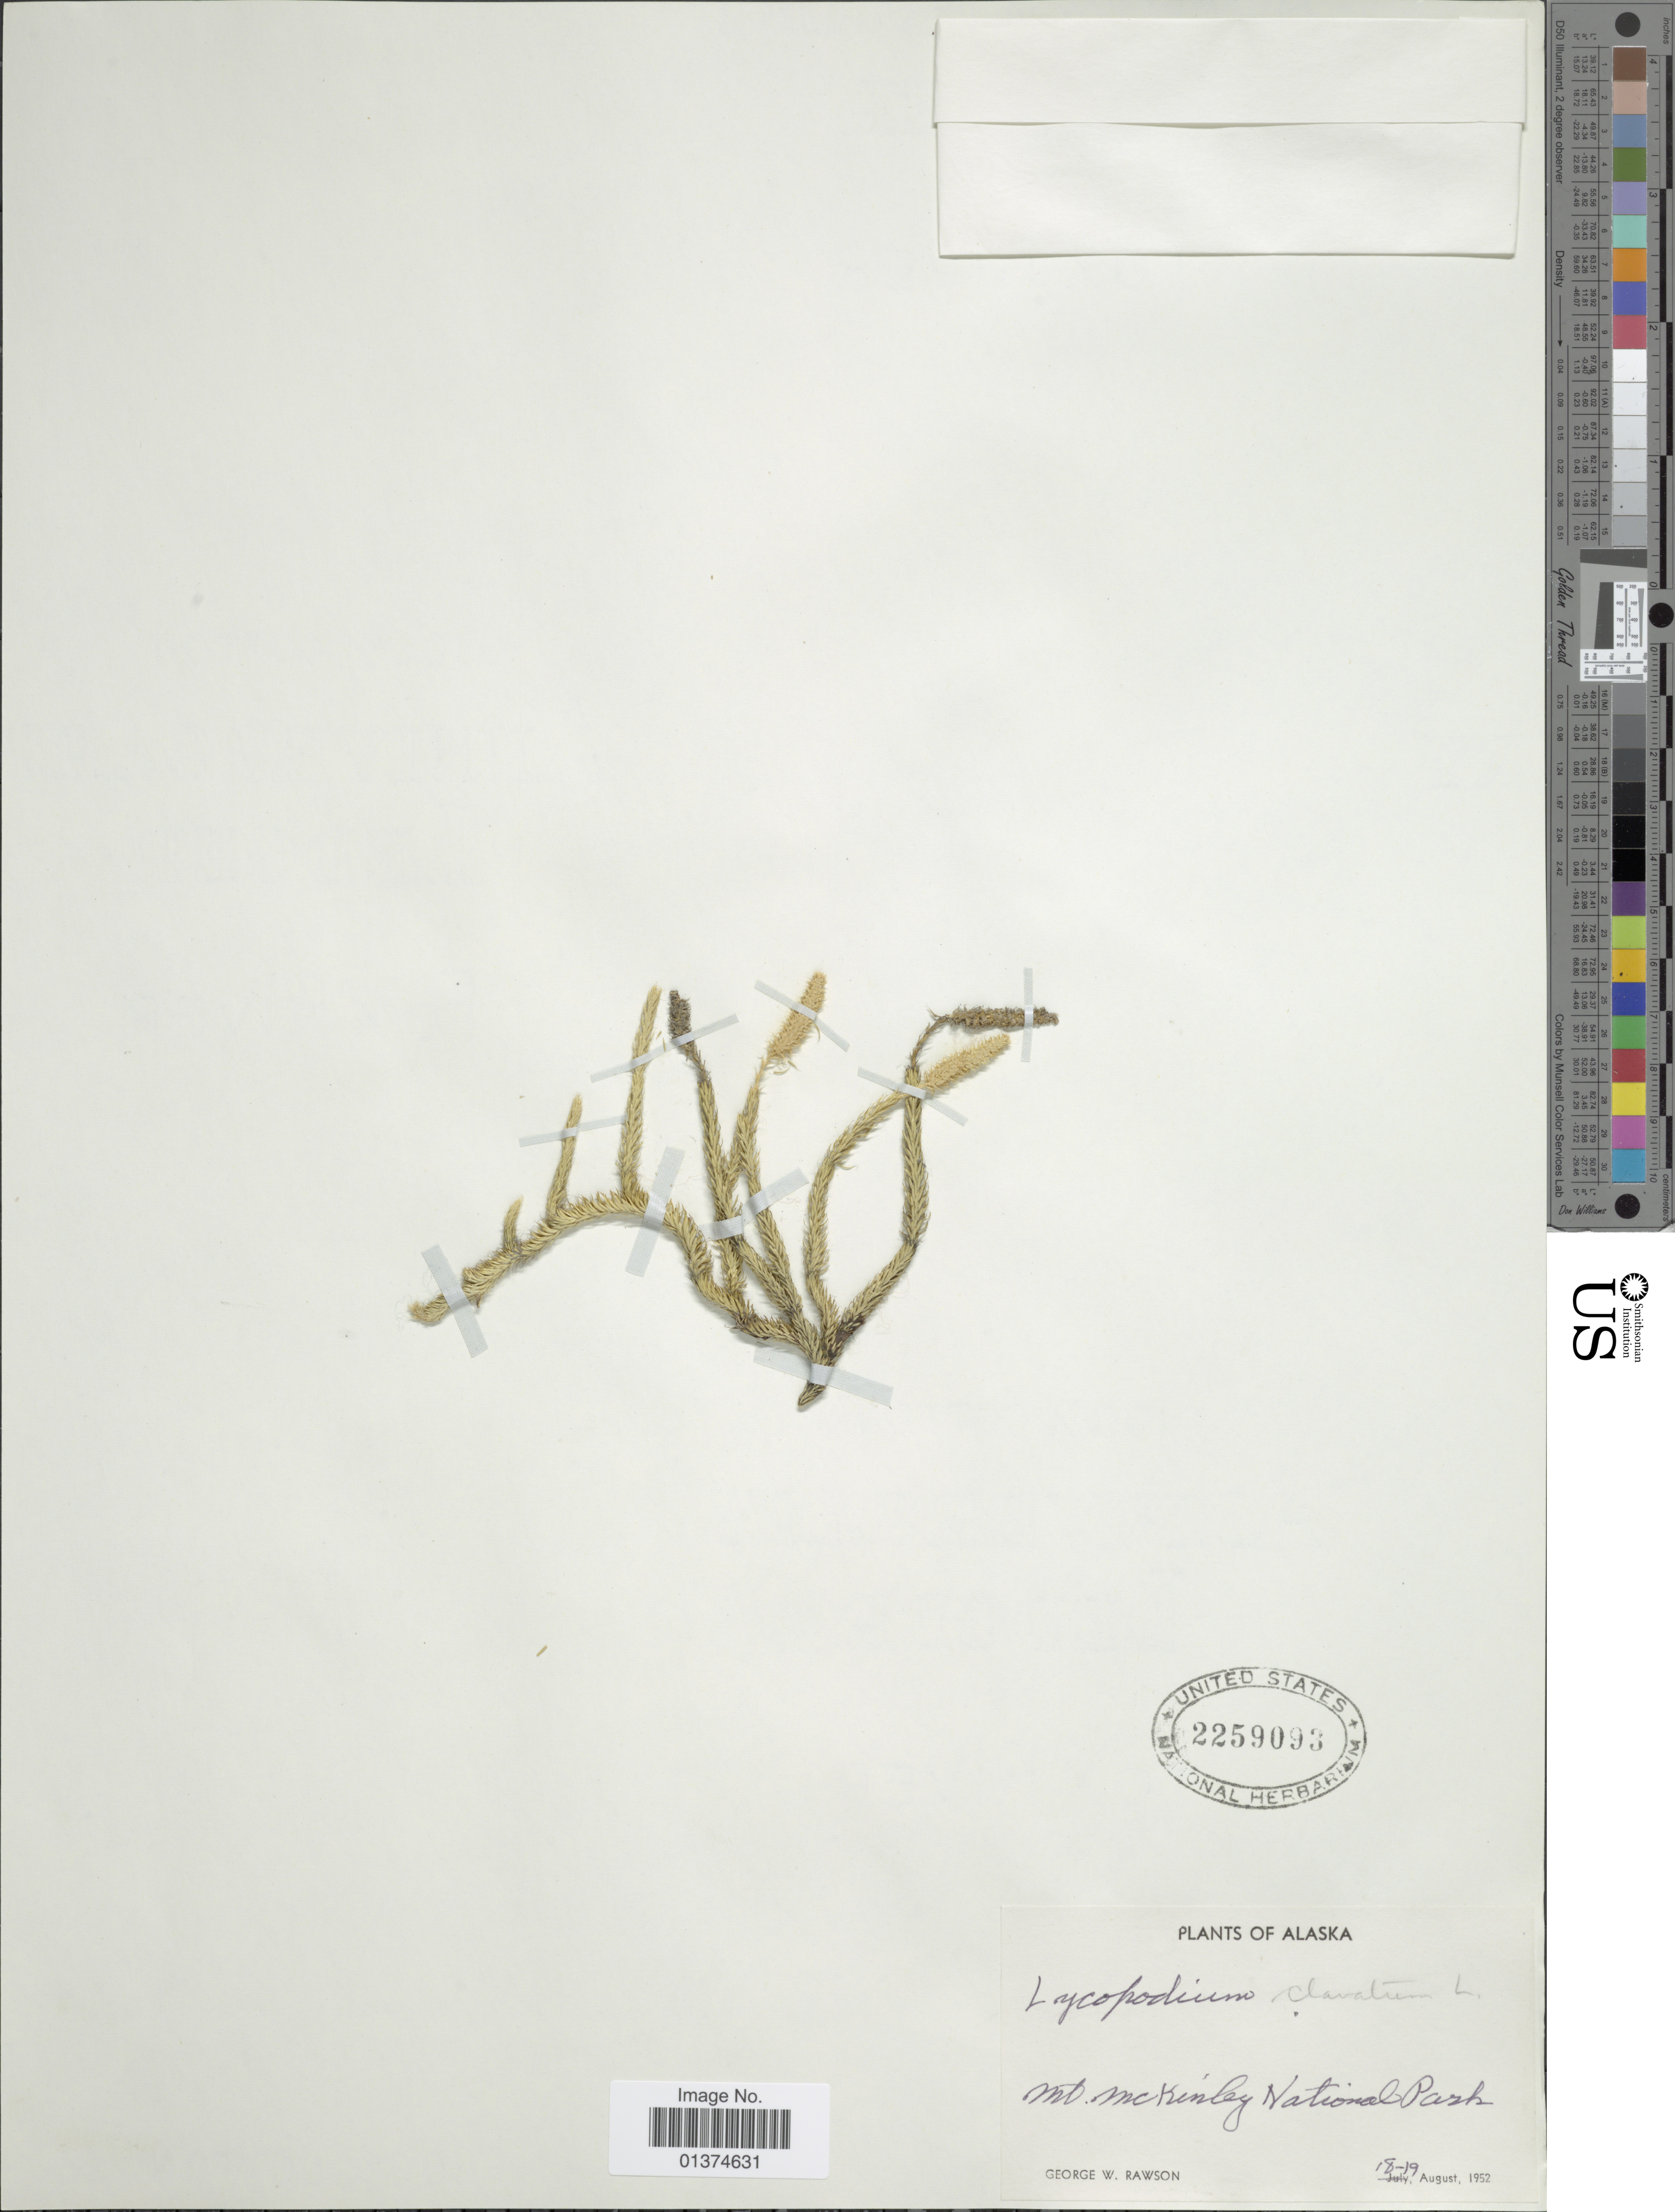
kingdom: Plantae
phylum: Tracheophyta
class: Lycopodiopsida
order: Lycopodiales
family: Lycopodiaceae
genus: Lycopodium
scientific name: Lycopodium clavatum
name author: L.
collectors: G. W. Rawson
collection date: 1952-08-18/1952-08-19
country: United States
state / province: Alaska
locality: Mt. McKinley National Park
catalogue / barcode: US 2259093